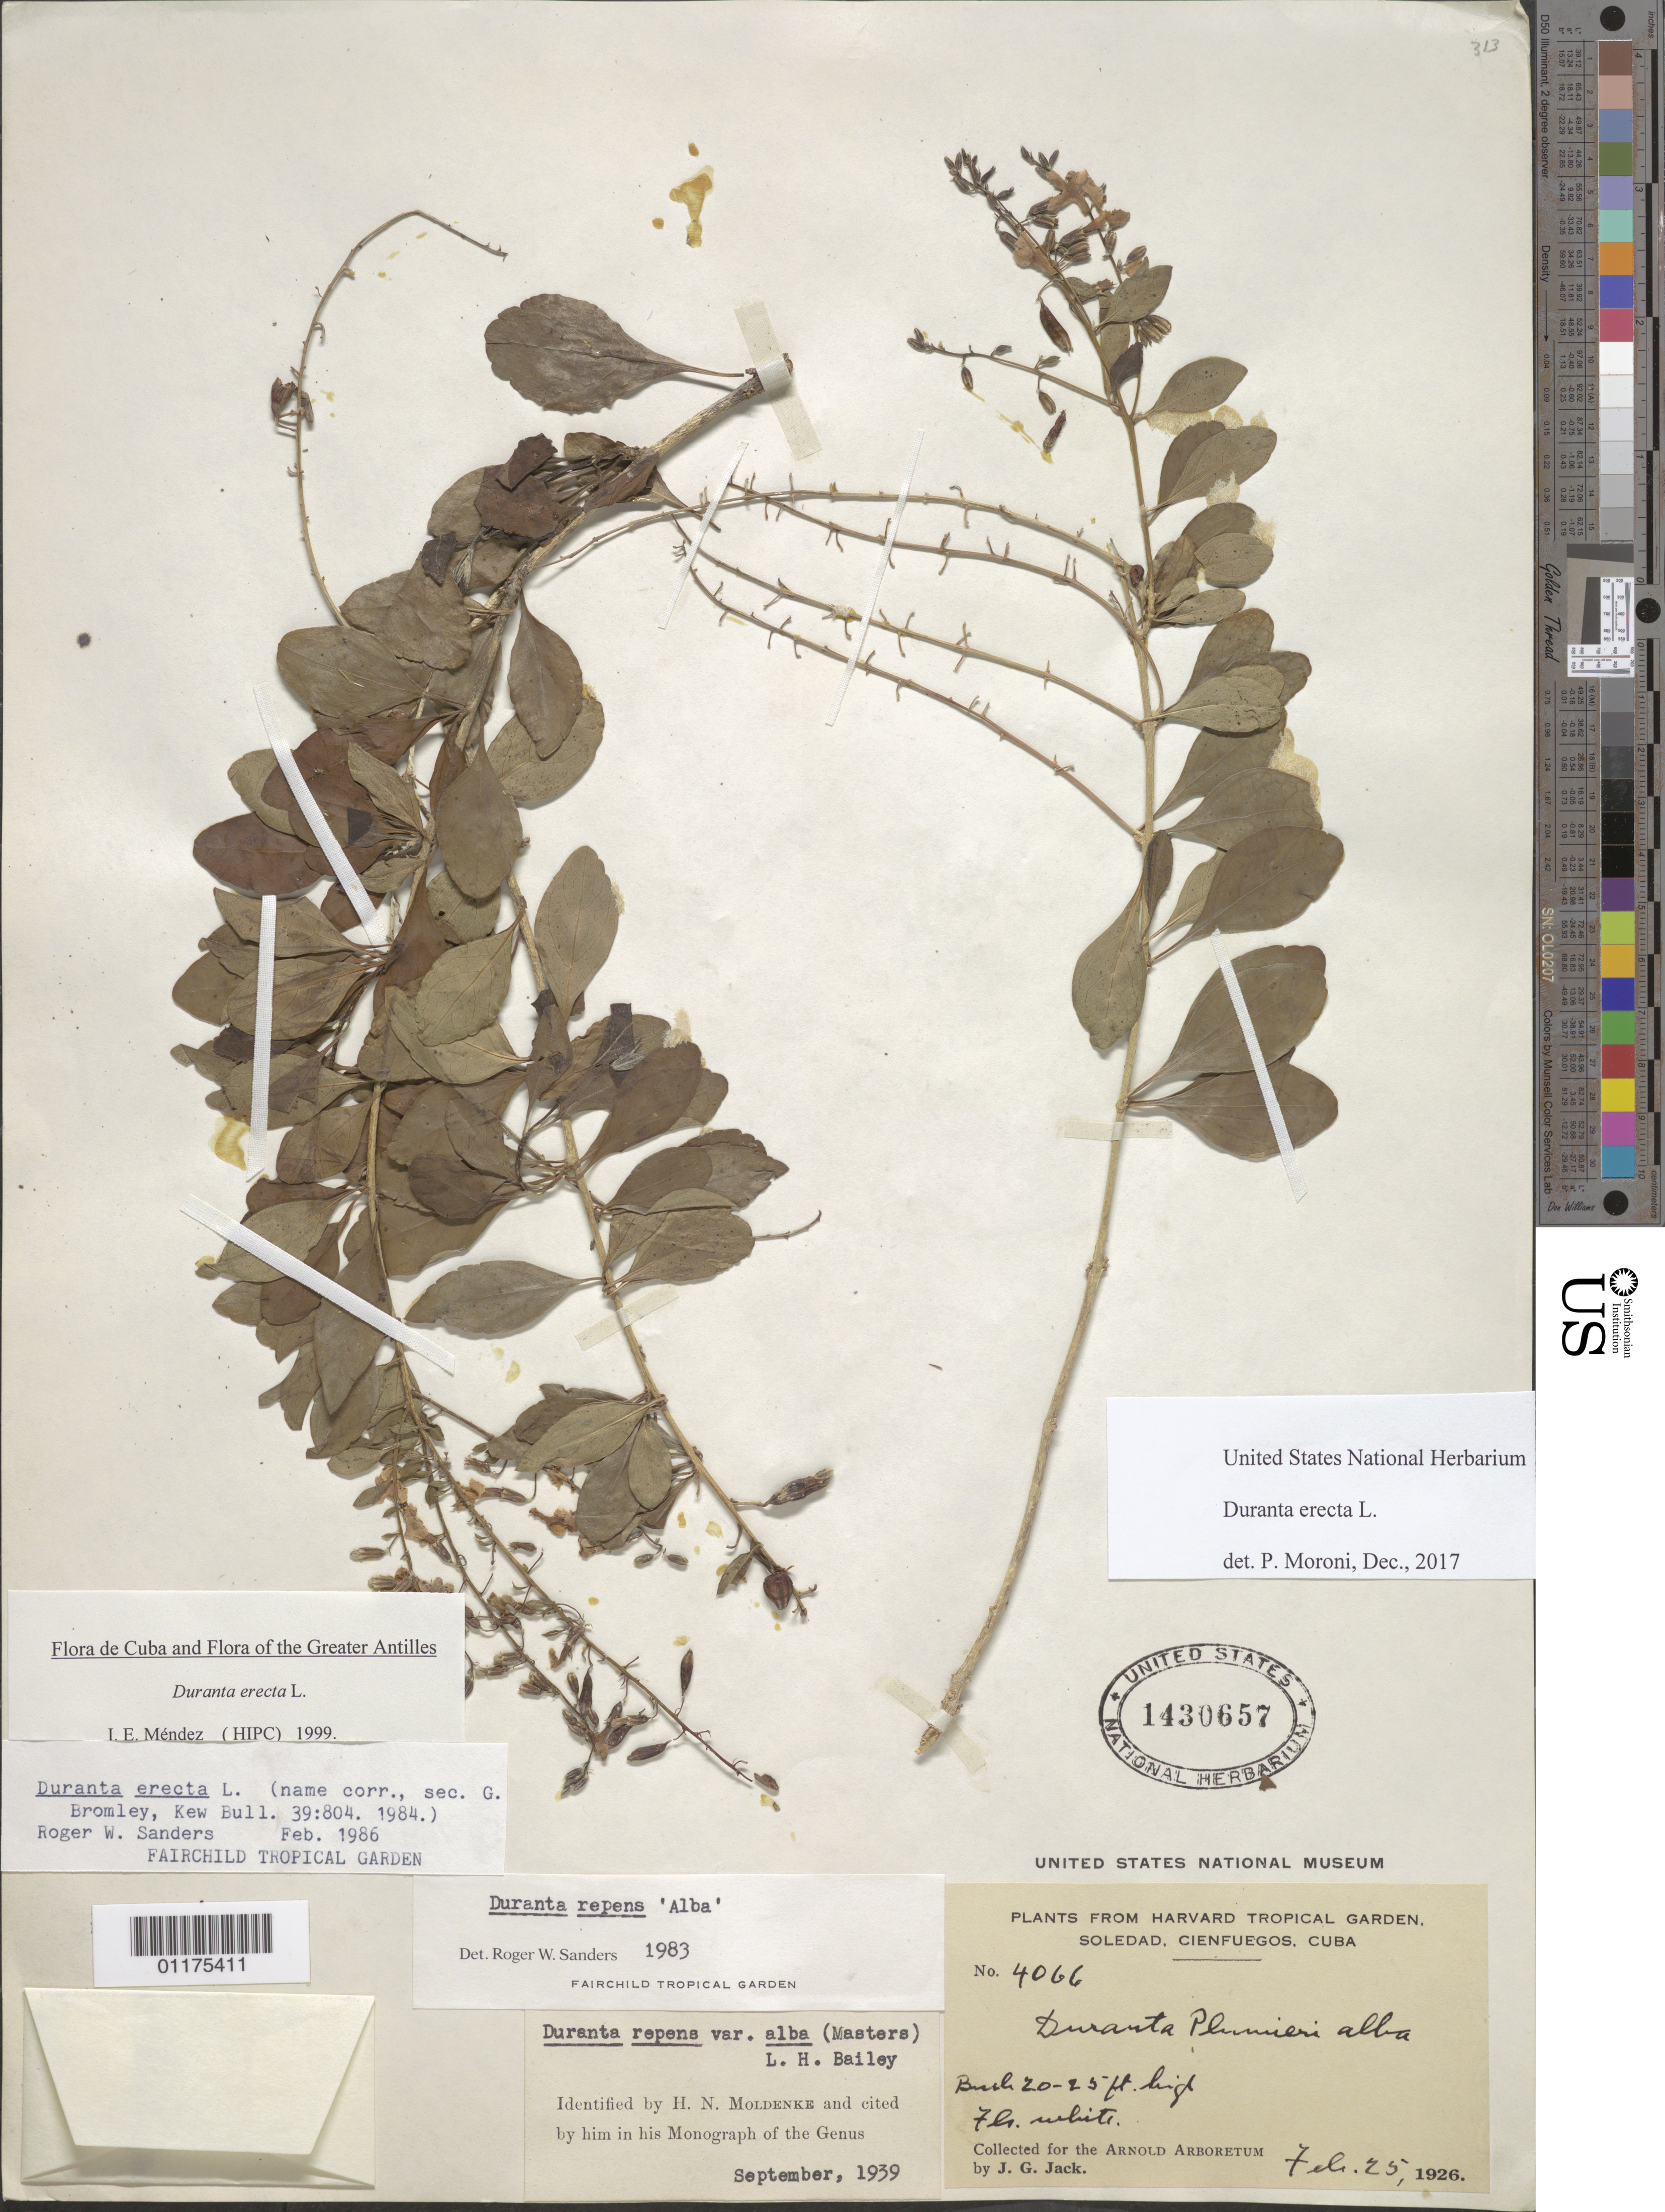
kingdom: Plantae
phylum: Tracheophyta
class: Magnoliopsida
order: Lamiales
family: Verbenaceae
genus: Duranta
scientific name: Duranta erecta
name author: L.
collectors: J. G. Jack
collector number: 4066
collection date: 1926-02-25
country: Cuba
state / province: Cienfuegos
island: Cuba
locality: Soledad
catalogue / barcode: US 1430657